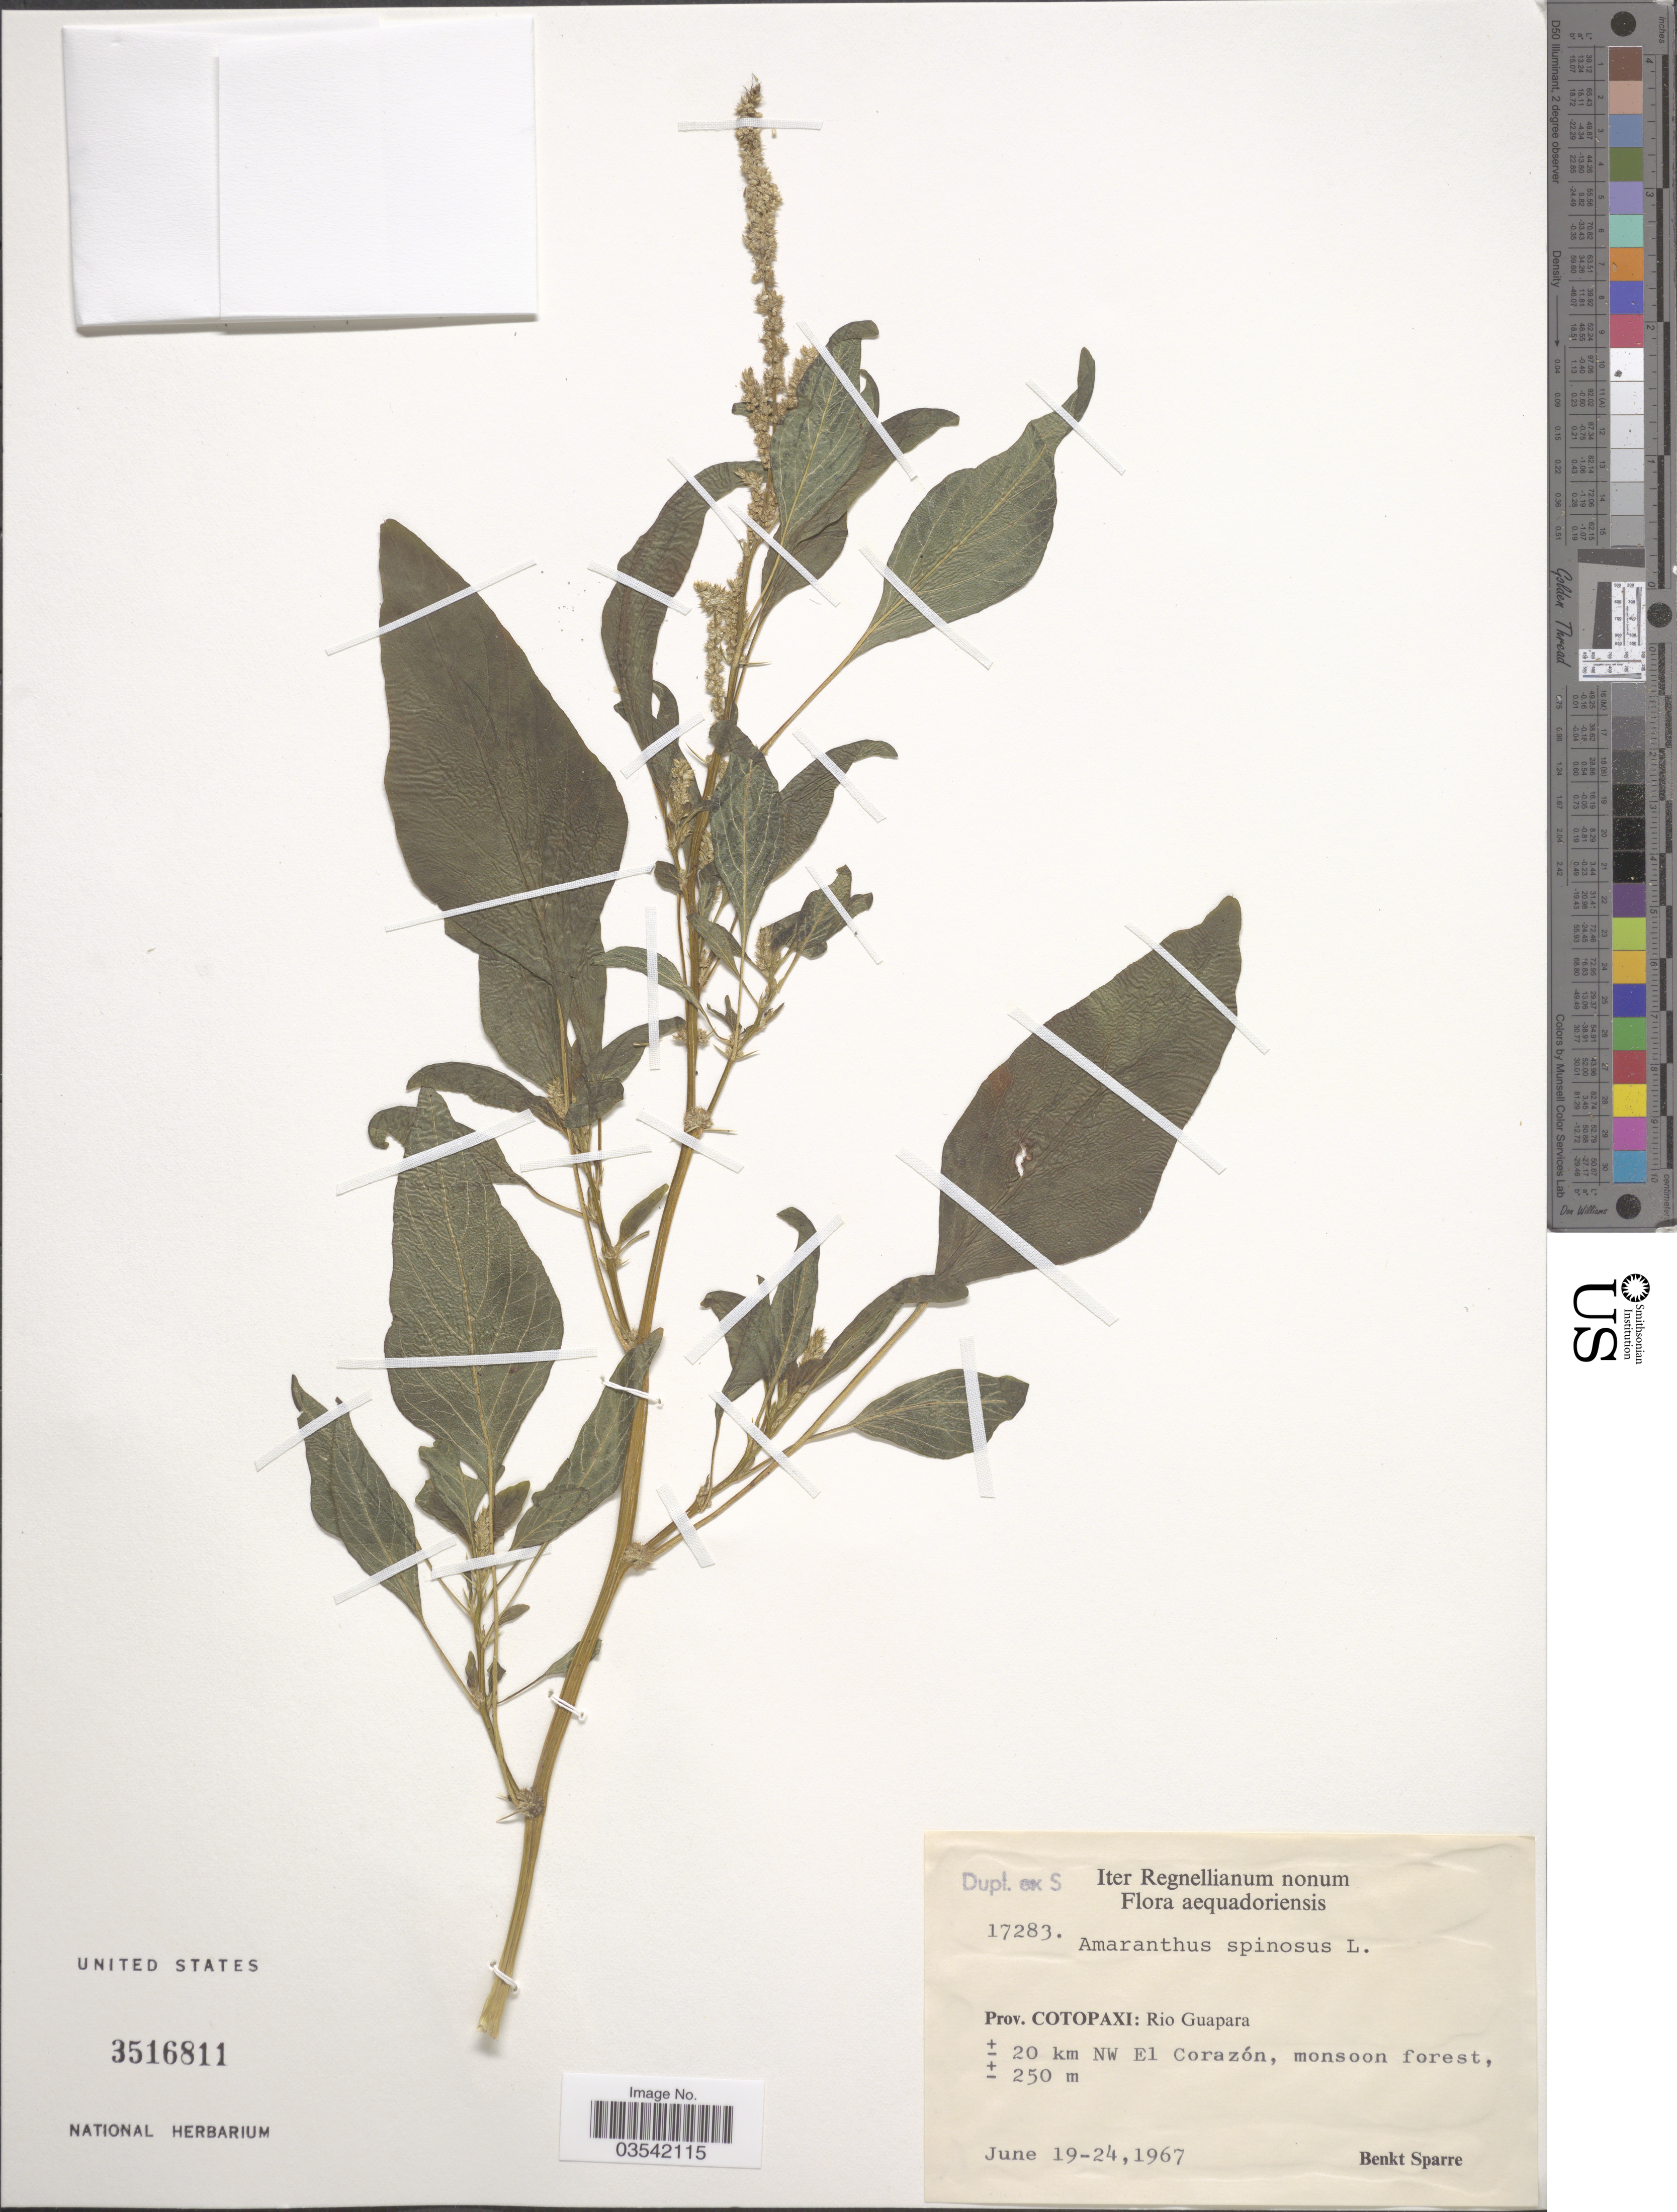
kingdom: Plantae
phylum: Tracheophyta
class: Magnoliopsida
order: Caryophyllales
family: Amaranthaceae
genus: Amaranthus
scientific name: Amaranthus spinosus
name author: L.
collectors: B. Sparre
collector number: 17283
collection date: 1967-06-19/1967-06-24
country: Ecuador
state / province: Cotopaxi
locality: Rio Guapara. ± 20 km NW El Corazón.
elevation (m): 250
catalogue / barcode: US 3516811